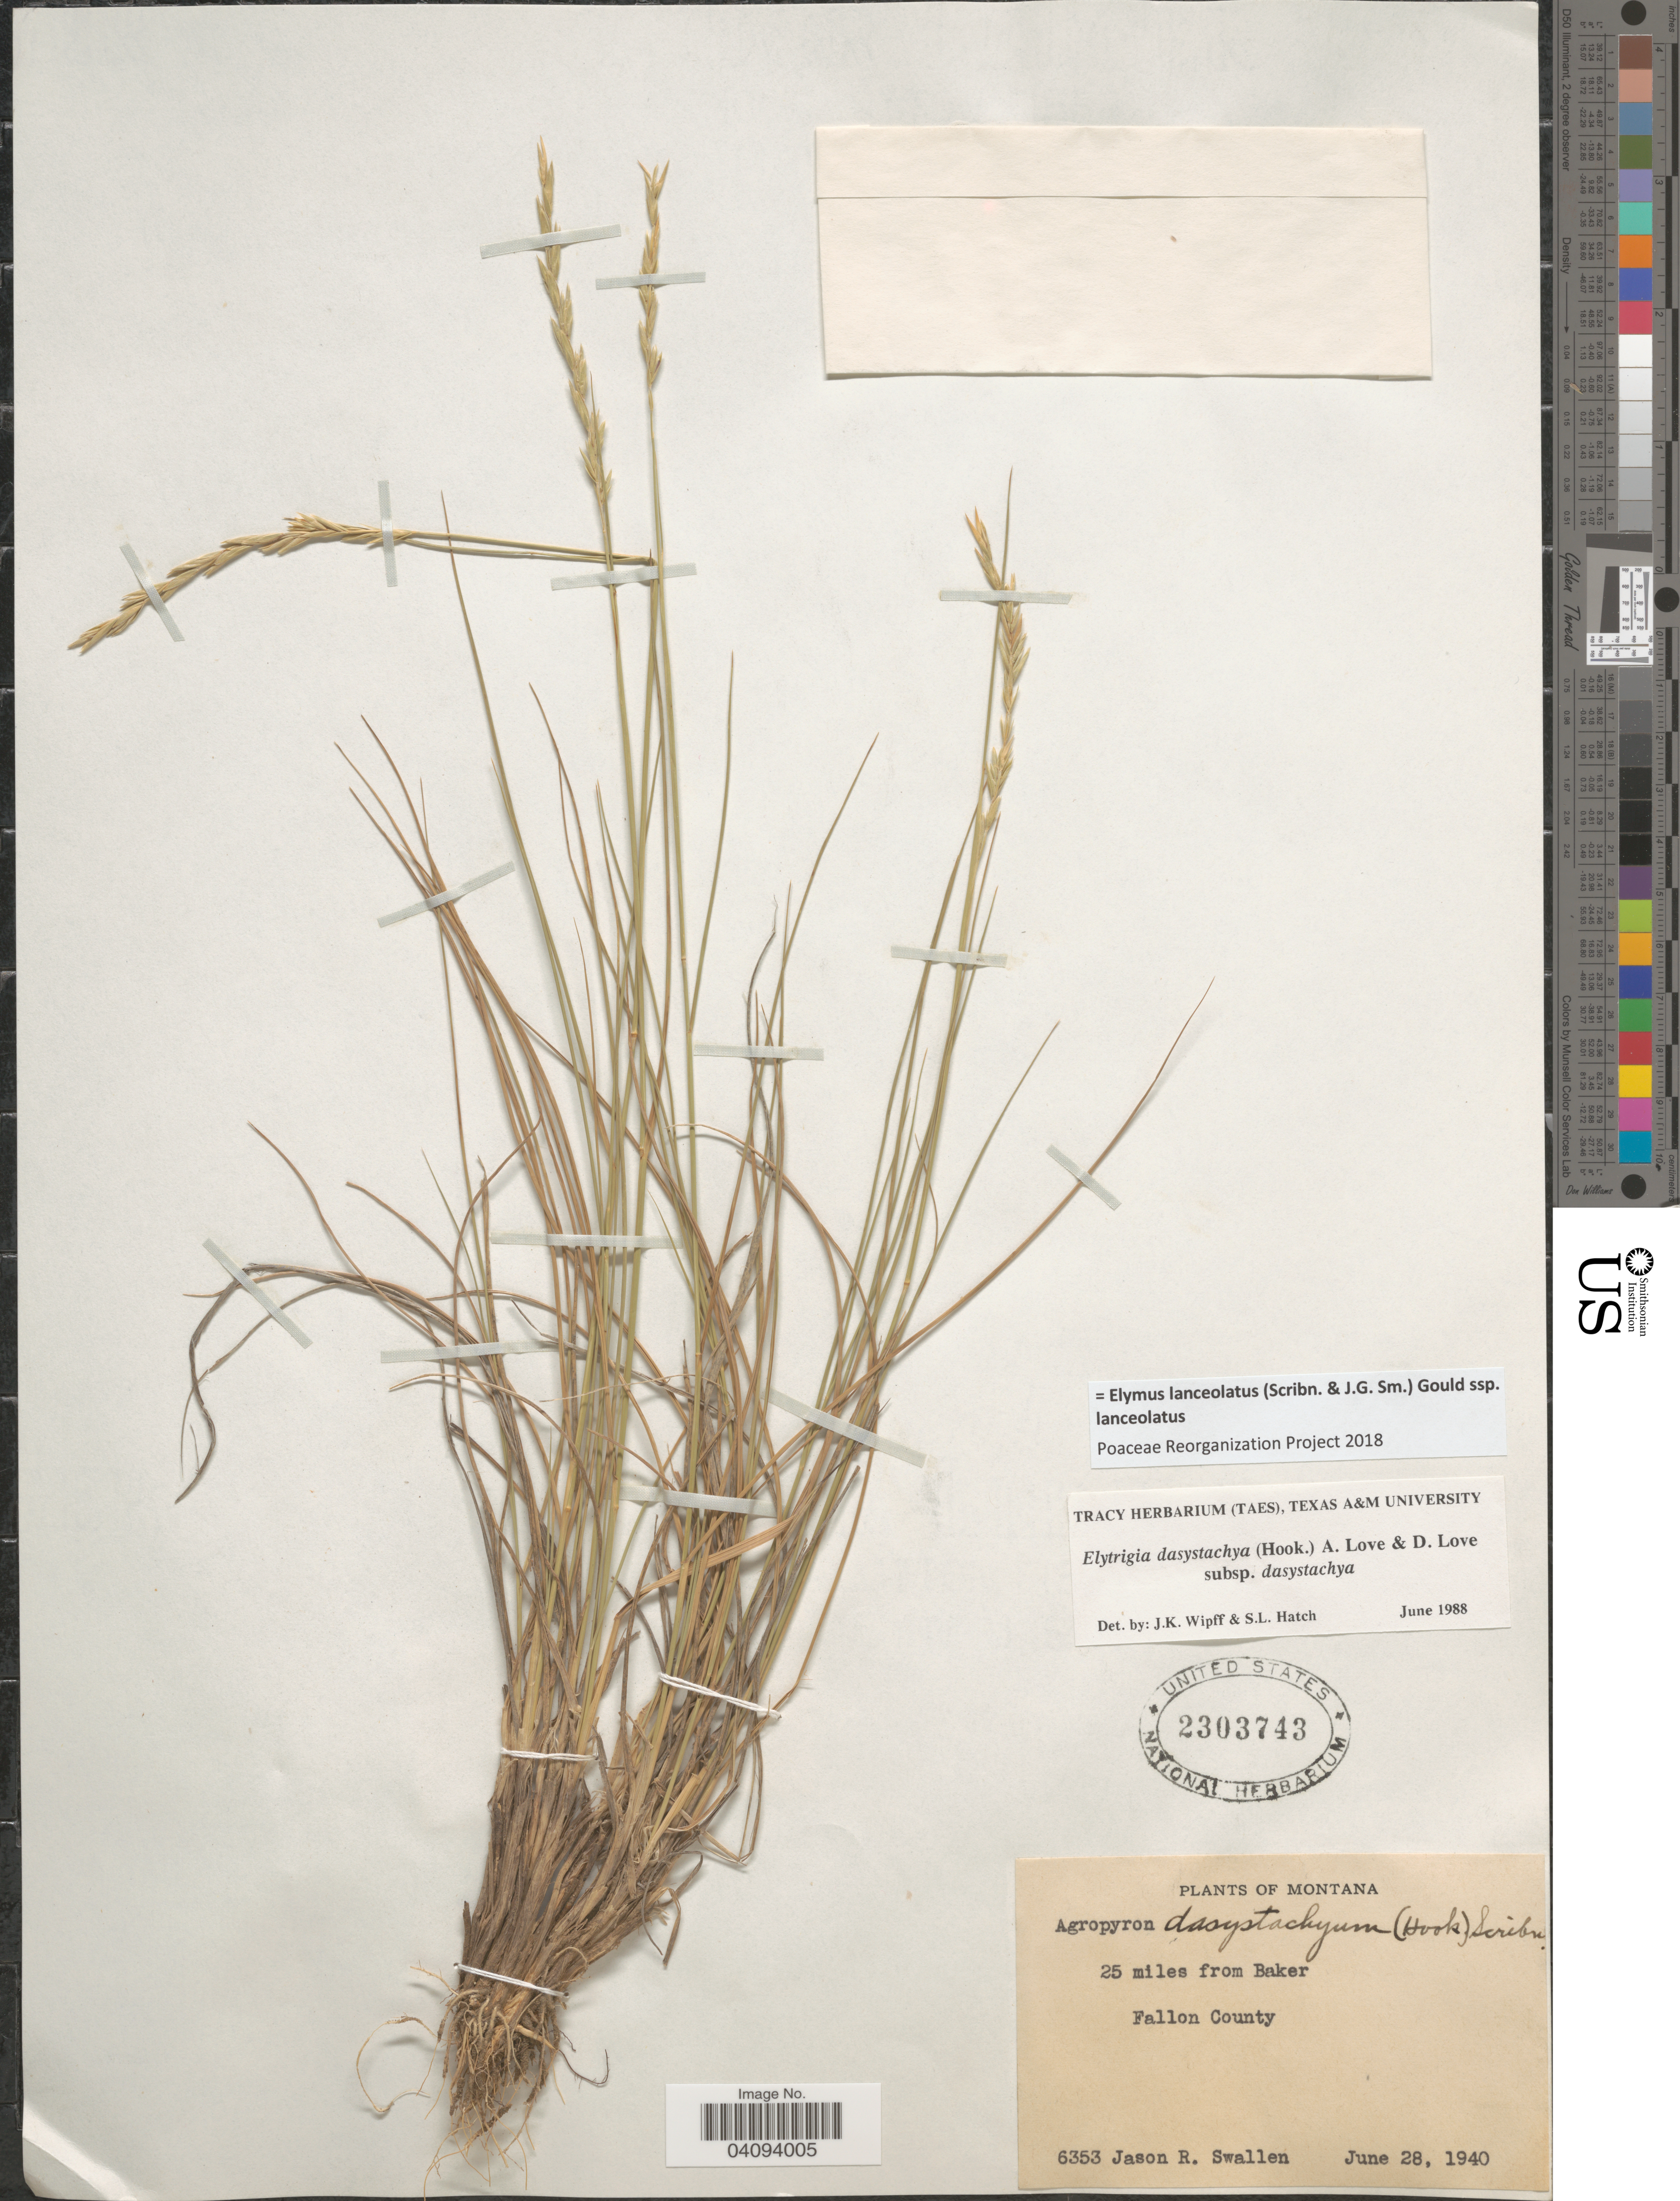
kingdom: Plantae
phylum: Tracheophyta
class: Liliopsida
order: Poales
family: Poaceae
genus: Elymus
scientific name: Elymus lanceolatus subsp. lanceolatus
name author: (Scribn. & J.G. Sm.) Gould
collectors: J. R. Swallen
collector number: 6353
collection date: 1940-06-28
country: United States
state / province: Montana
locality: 25 miles from Baker. Fallon County.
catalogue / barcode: US 2303743